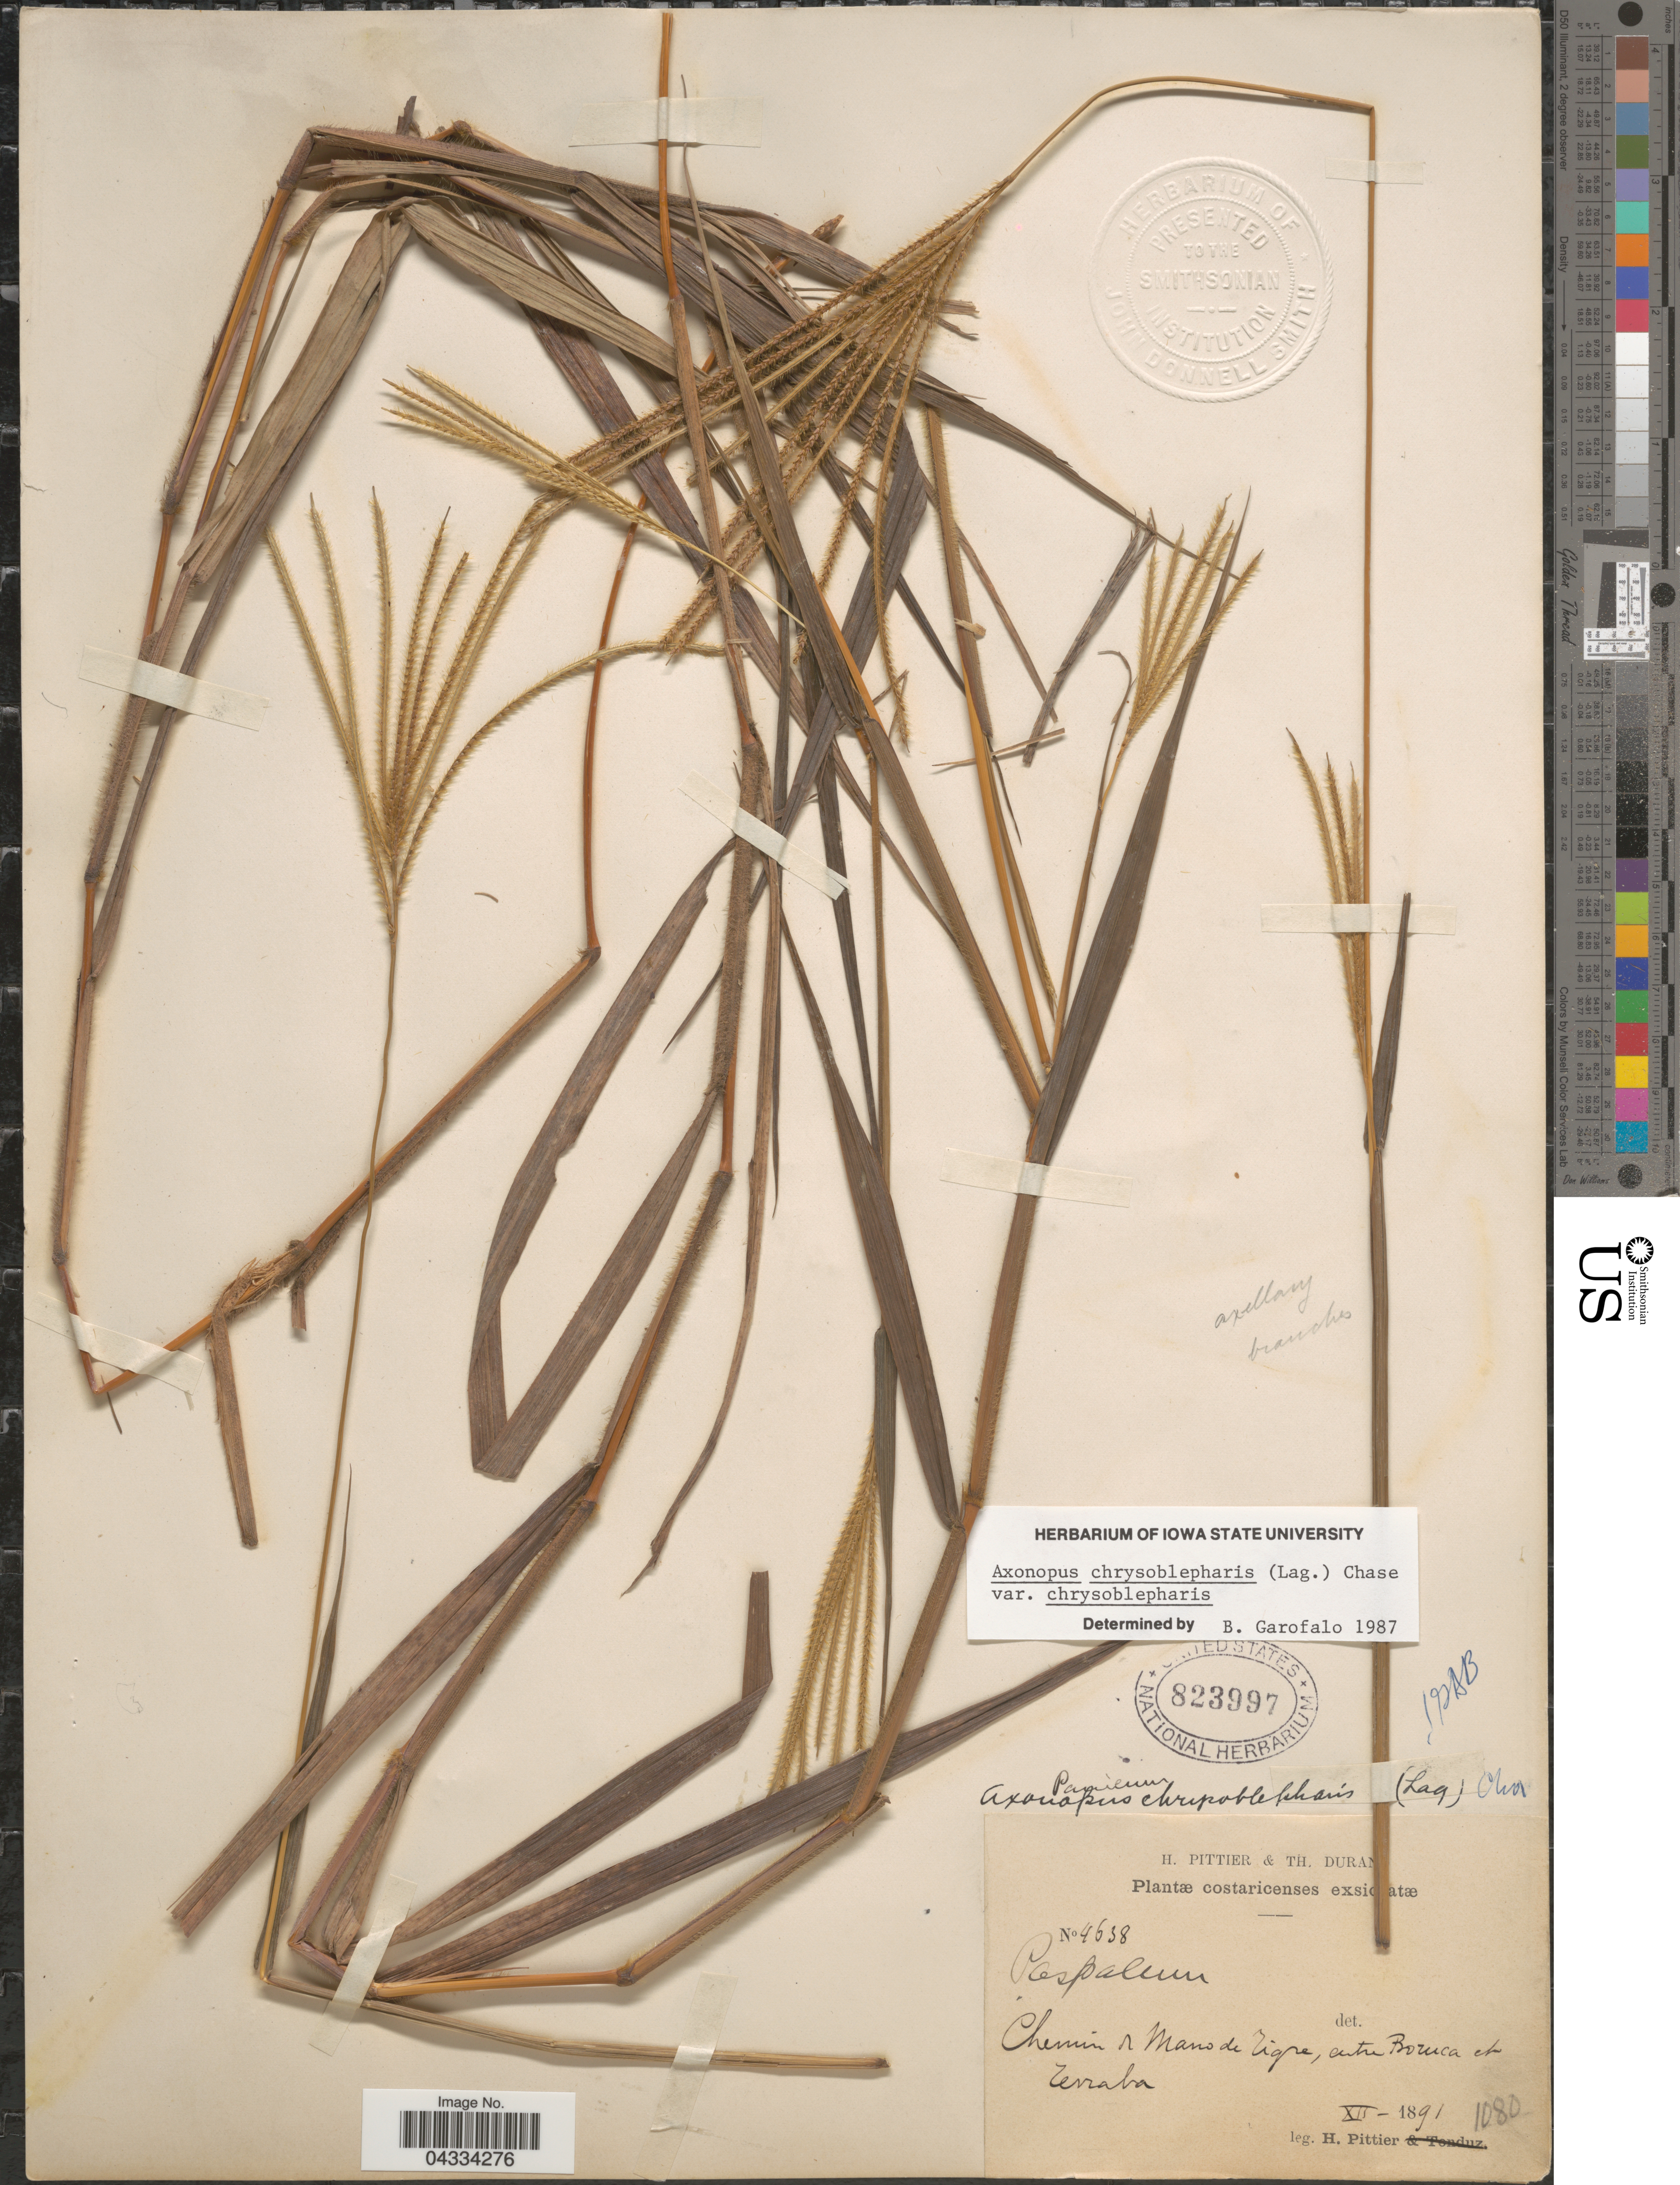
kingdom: Plantae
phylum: Tracheophyta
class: Liliopsida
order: Poales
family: Poaceae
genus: Axonopus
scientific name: Axonopus chrysoblepharis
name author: (Lag.) Chase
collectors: H. F. Pittier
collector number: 4638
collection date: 1891-12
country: Costa Rica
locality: Chemin de Mano de Tigre, centre Boruca et Terraba.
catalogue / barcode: US 823997